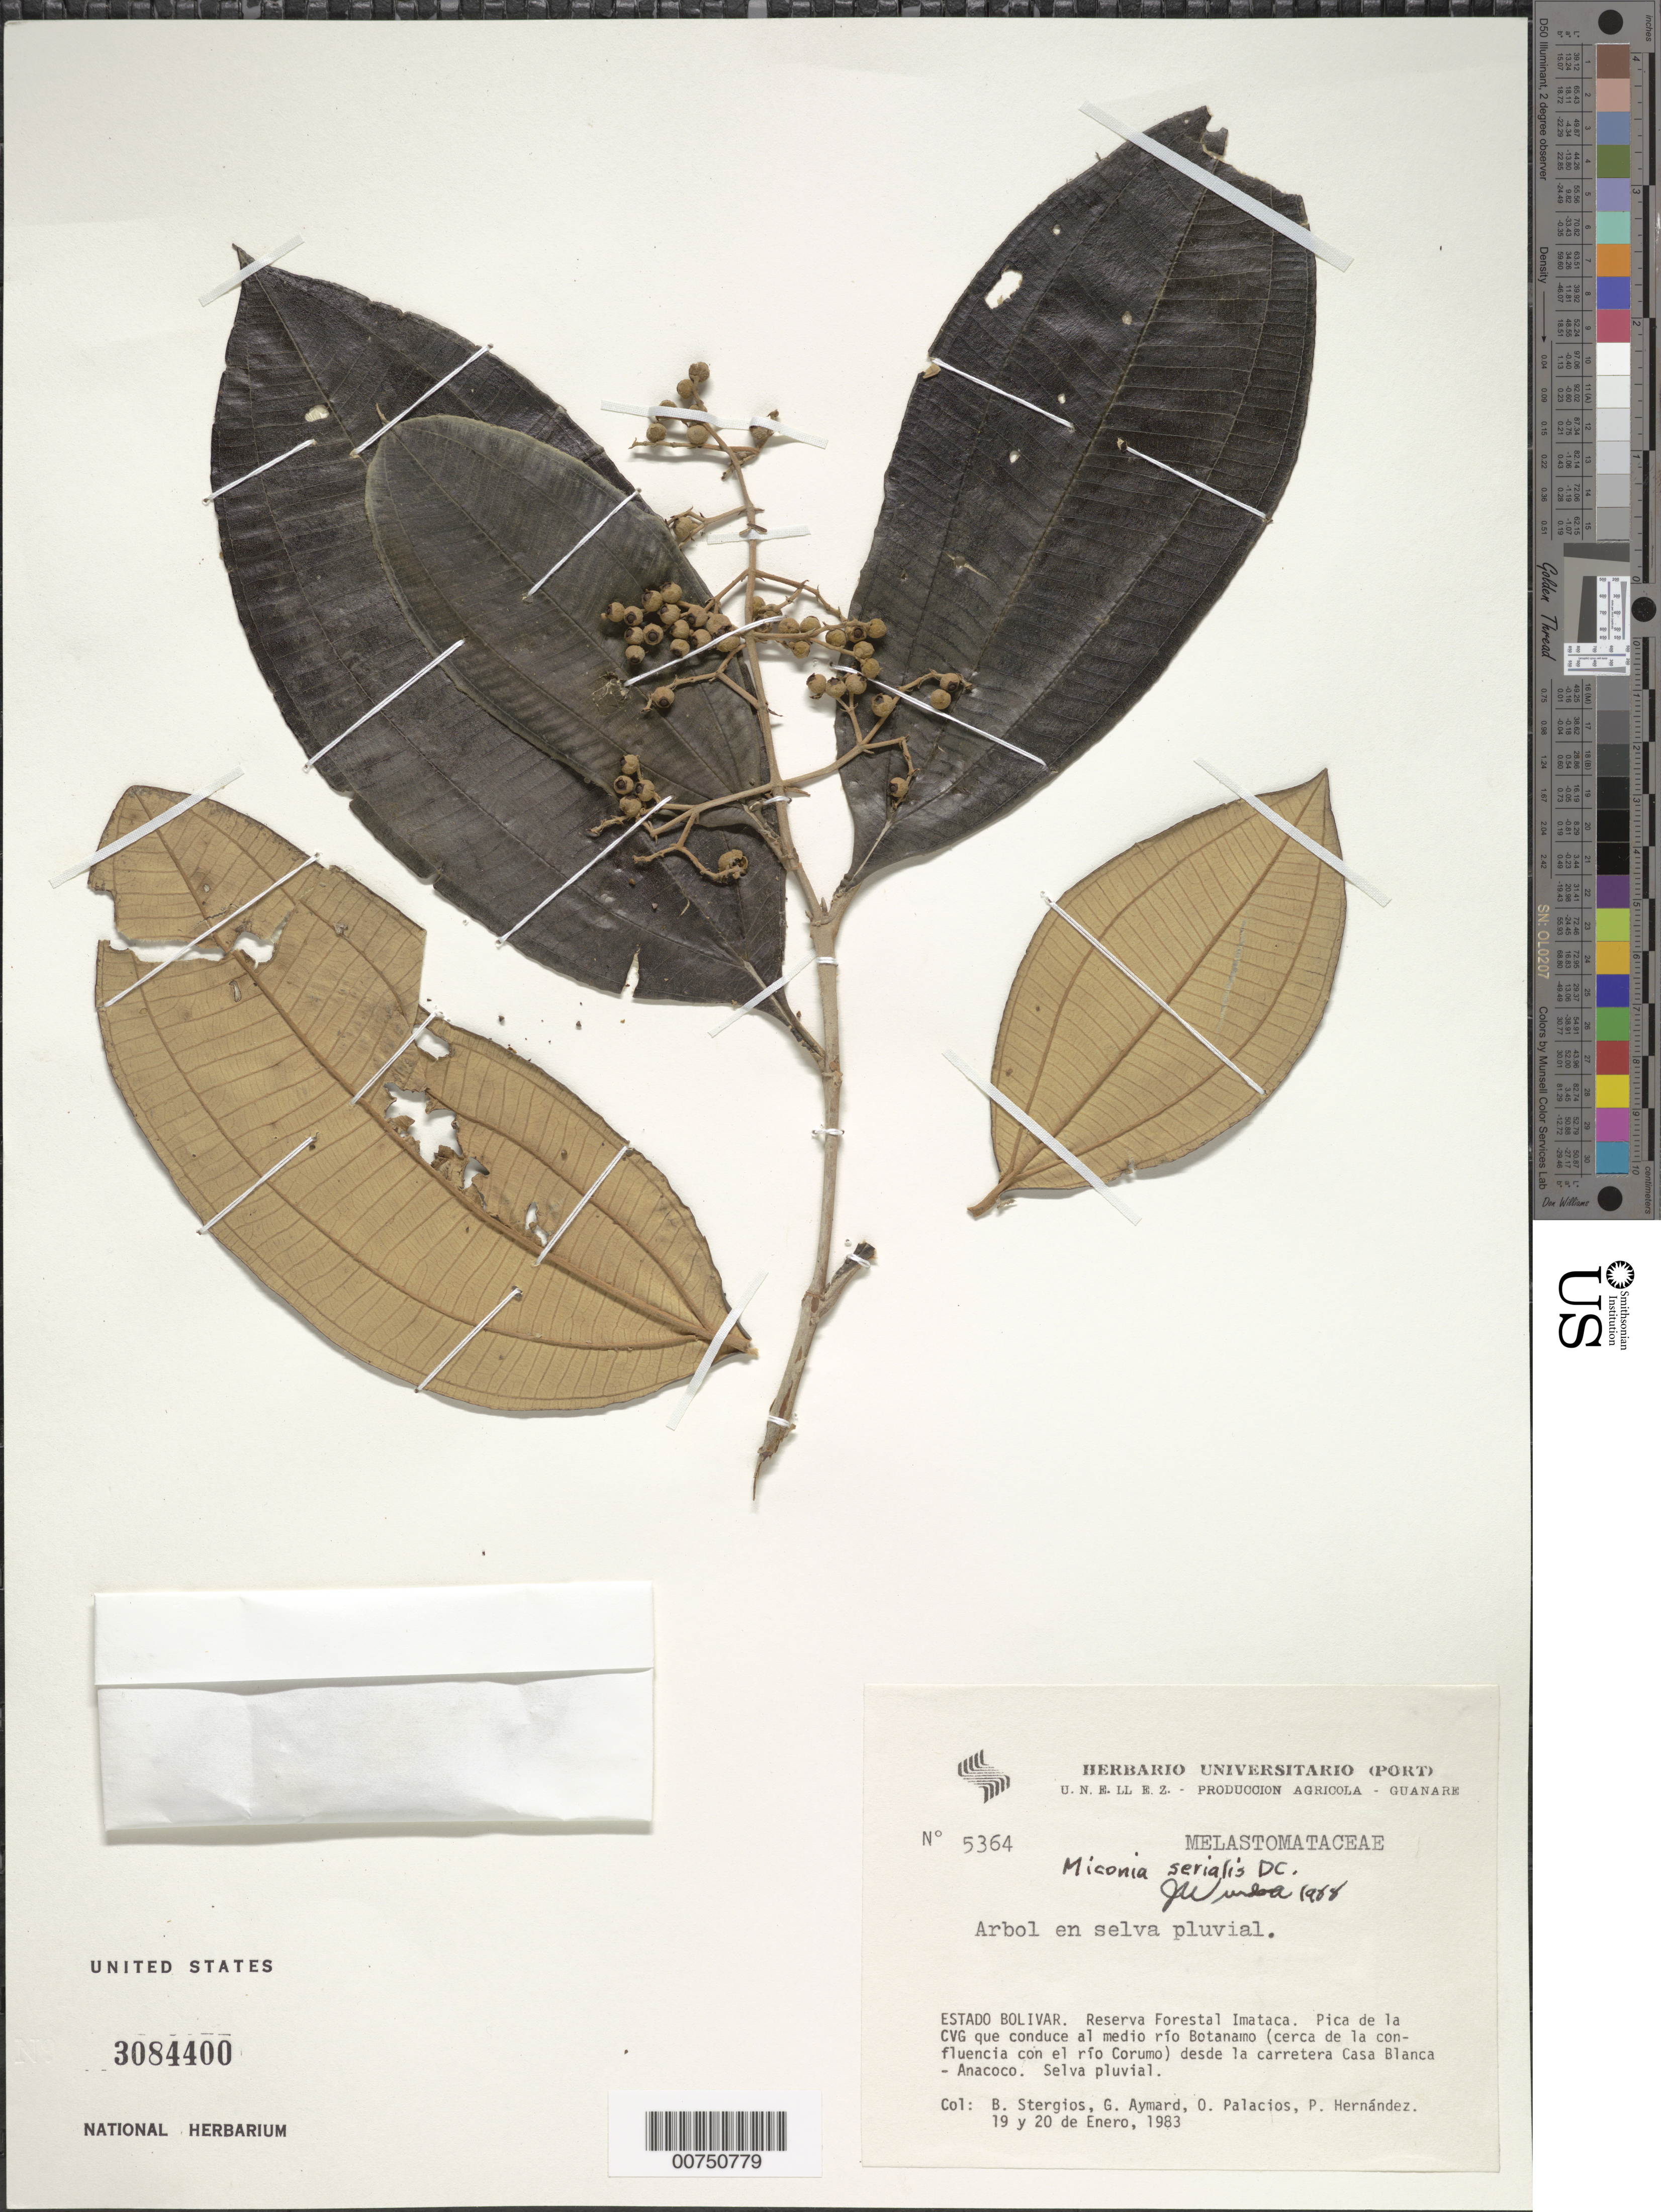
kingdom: Plantae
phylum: Tracheophyta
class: Magnoliopsida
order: Myrtales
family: Melastomataceae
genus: Miconia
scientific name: Miconia serialis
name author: DC.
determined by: Wurdack, John J., (US), US (UNITED STATES)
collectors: B. G. Stergios, G. A. Aymard, O. Palacios & P. Hernández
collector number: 5364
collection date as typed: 19-Jan-83 to 20-Jan-83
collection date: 1983-01-19/1983-01-20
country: Venezuela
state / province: Bolívar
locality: Reserva Forestal Imataca, Pica de la CVG que conduce al medio Río Botanamo (cerca de la confluencia con el Río Coruma) desde la carretera Casa Blanca - Anacoco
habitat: Selva pluvial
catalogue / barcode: US 3084400